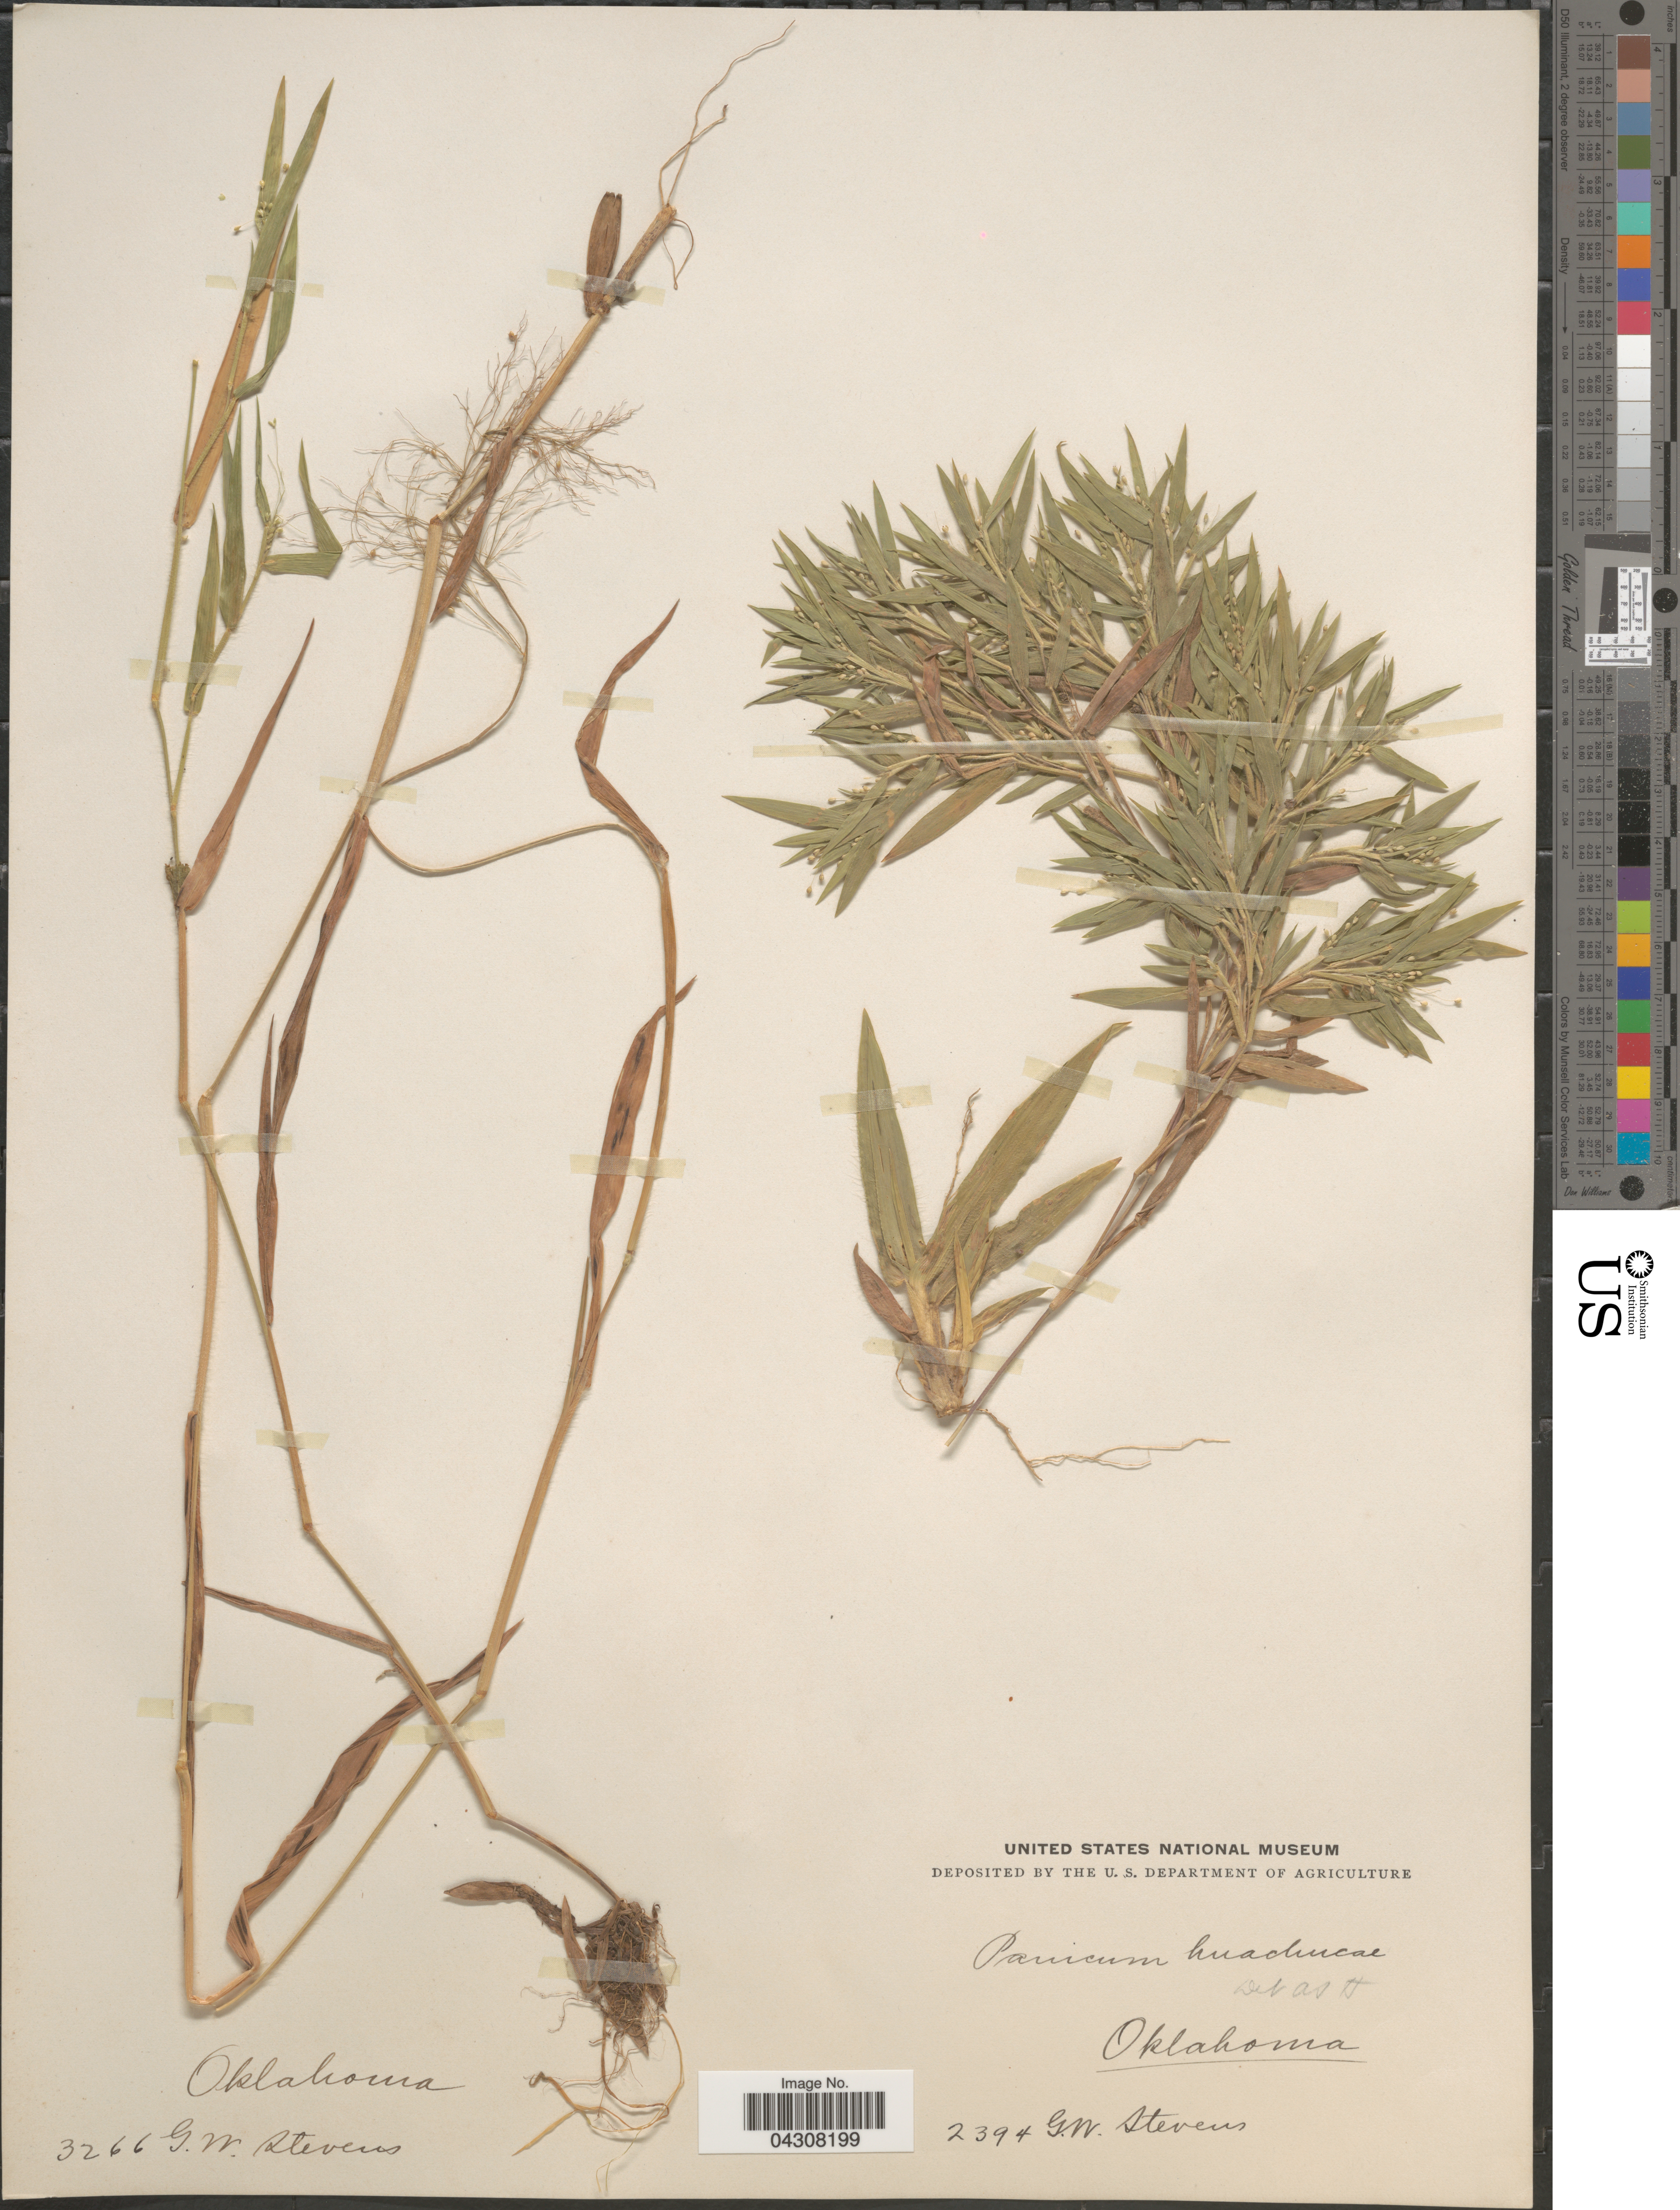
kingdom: Plantae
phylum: Tracheophyta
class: Liliopsida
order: Poales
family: Poaceae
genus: Dichanthelium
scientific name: Dichanthelium acuminatum var. acuminatum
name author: (Sw.) Gould & C.A. Clark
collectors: G. W. Stevens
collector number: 3266/2394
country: United States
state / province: Oklahoma